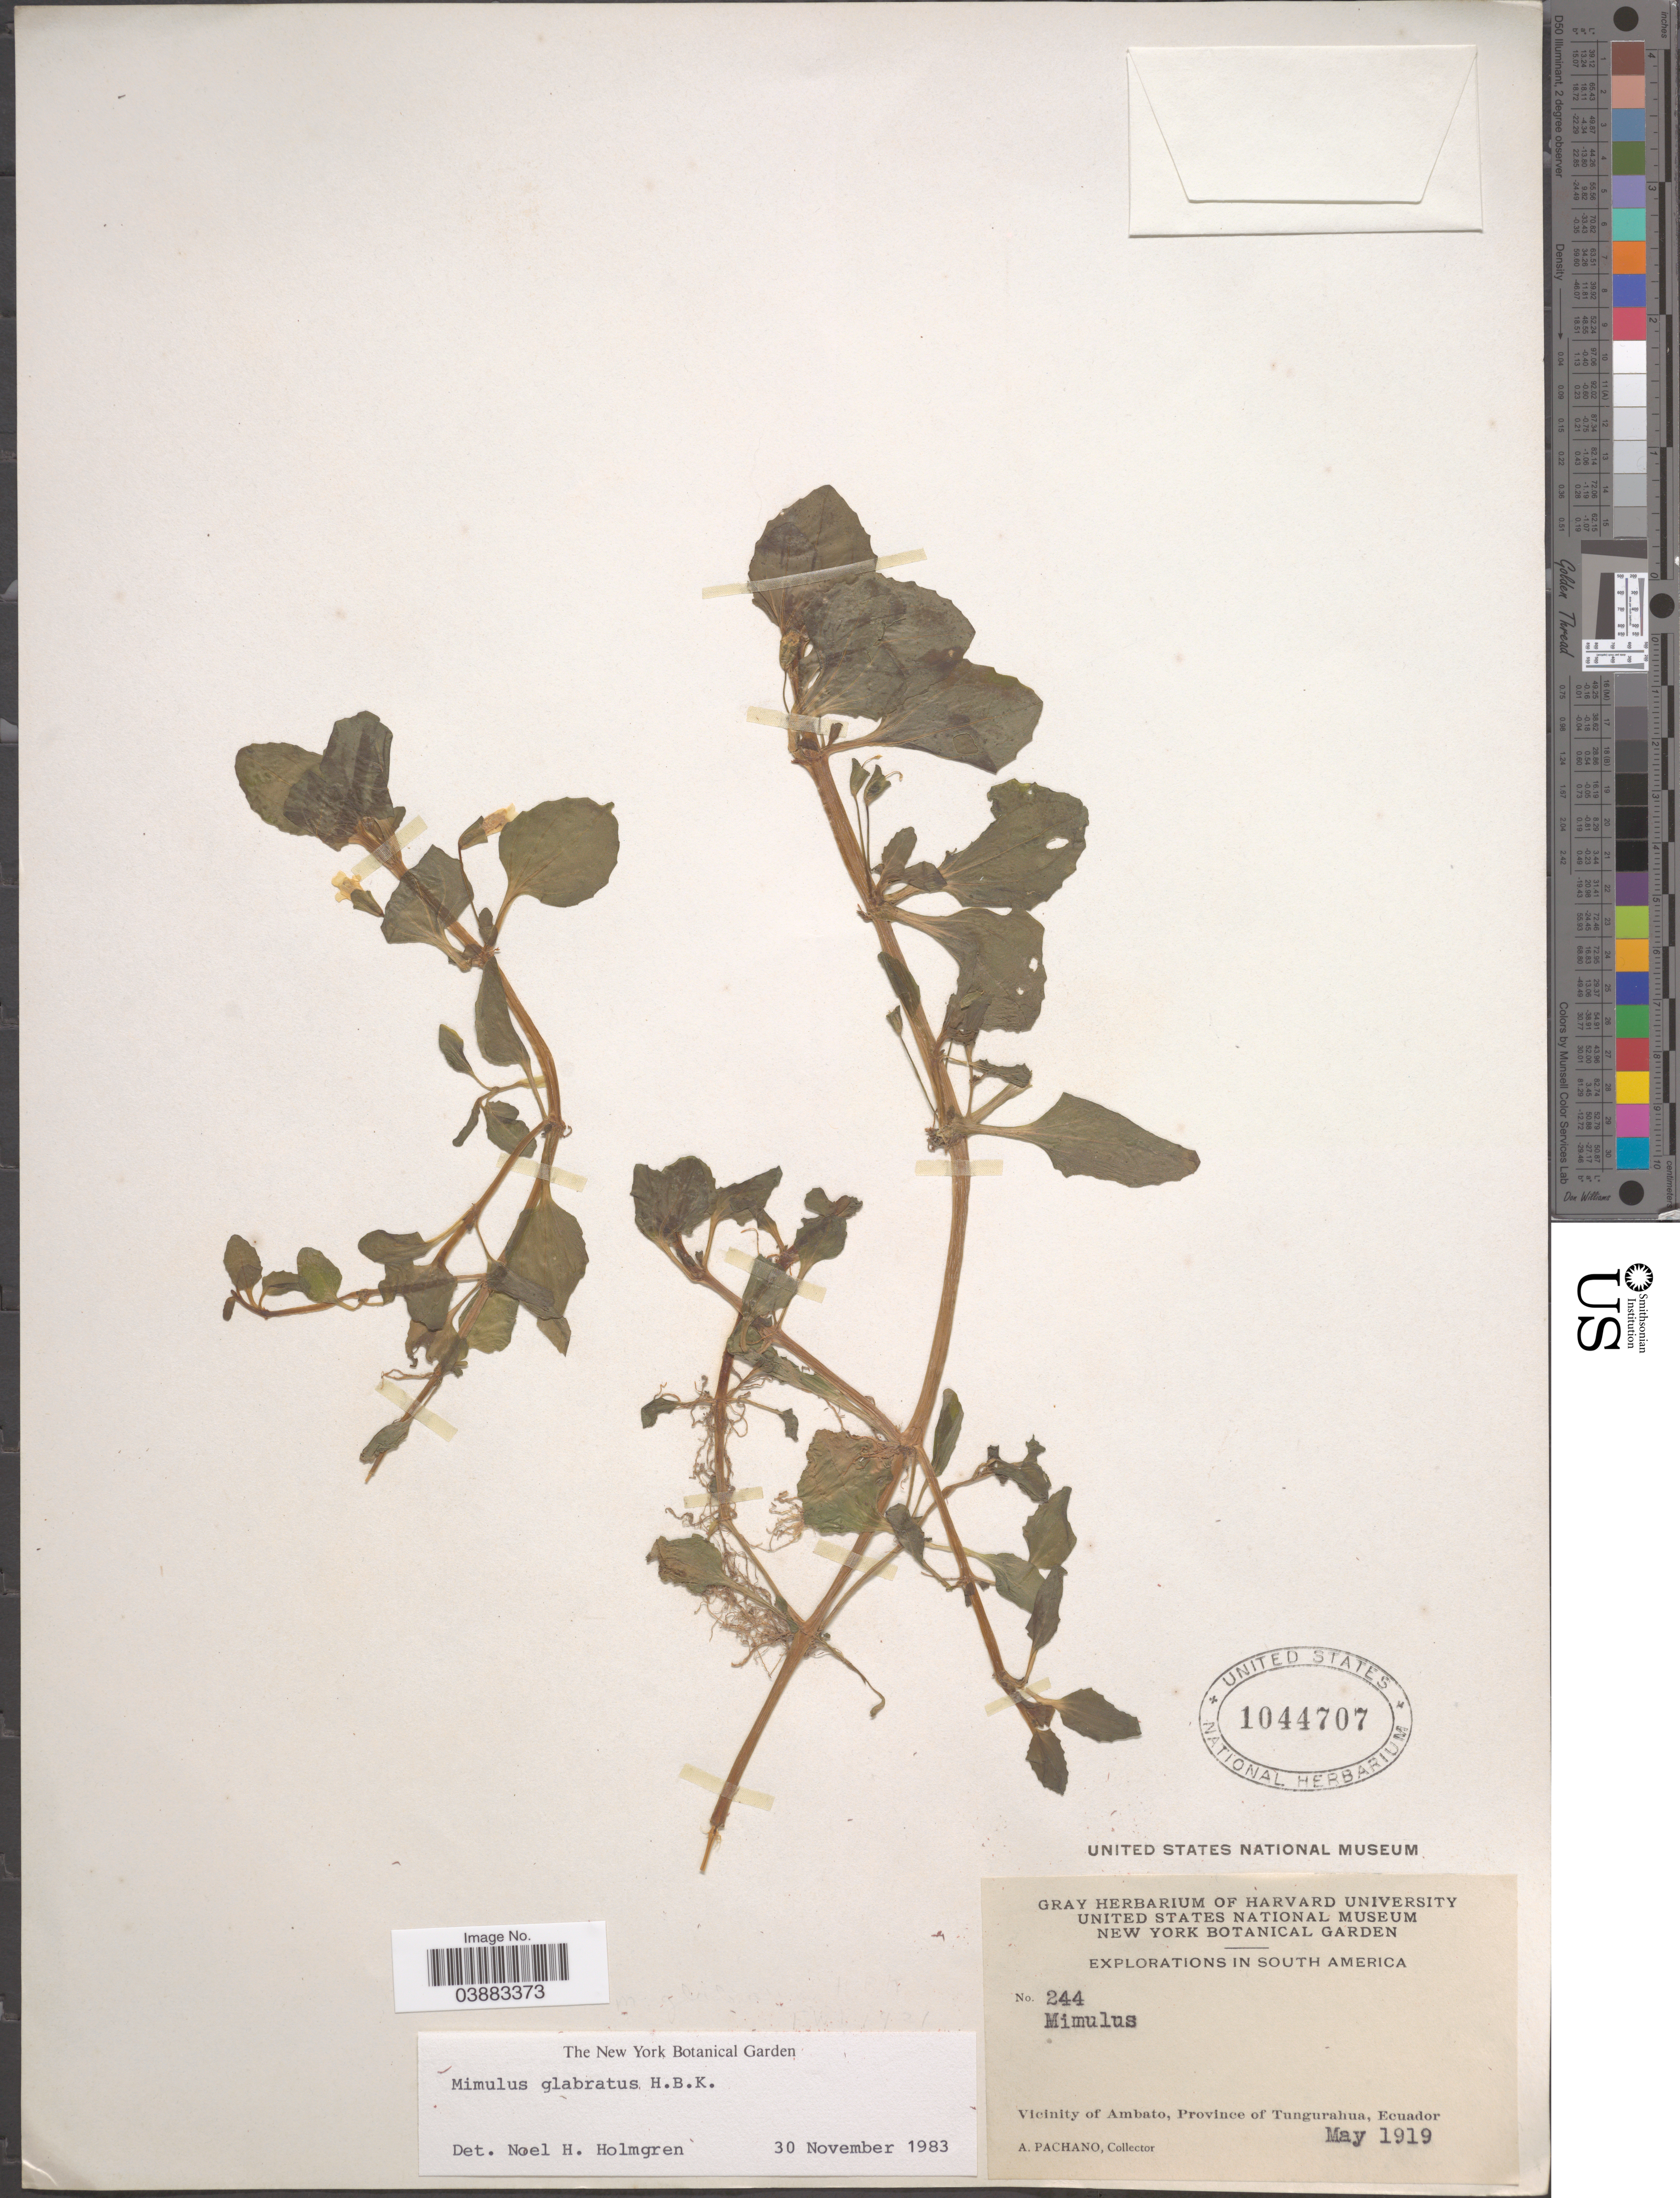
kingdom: Plantae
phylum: Tracheophyta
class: Magnoliopsida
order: Lamiales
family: Phrymaceae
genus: Mimulus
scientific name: Mimulus glabratus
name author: Kunth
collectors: A. Pachano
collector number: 244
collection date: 1919-05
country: Ecuador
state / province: Tungurahua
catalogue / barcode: US 1044707